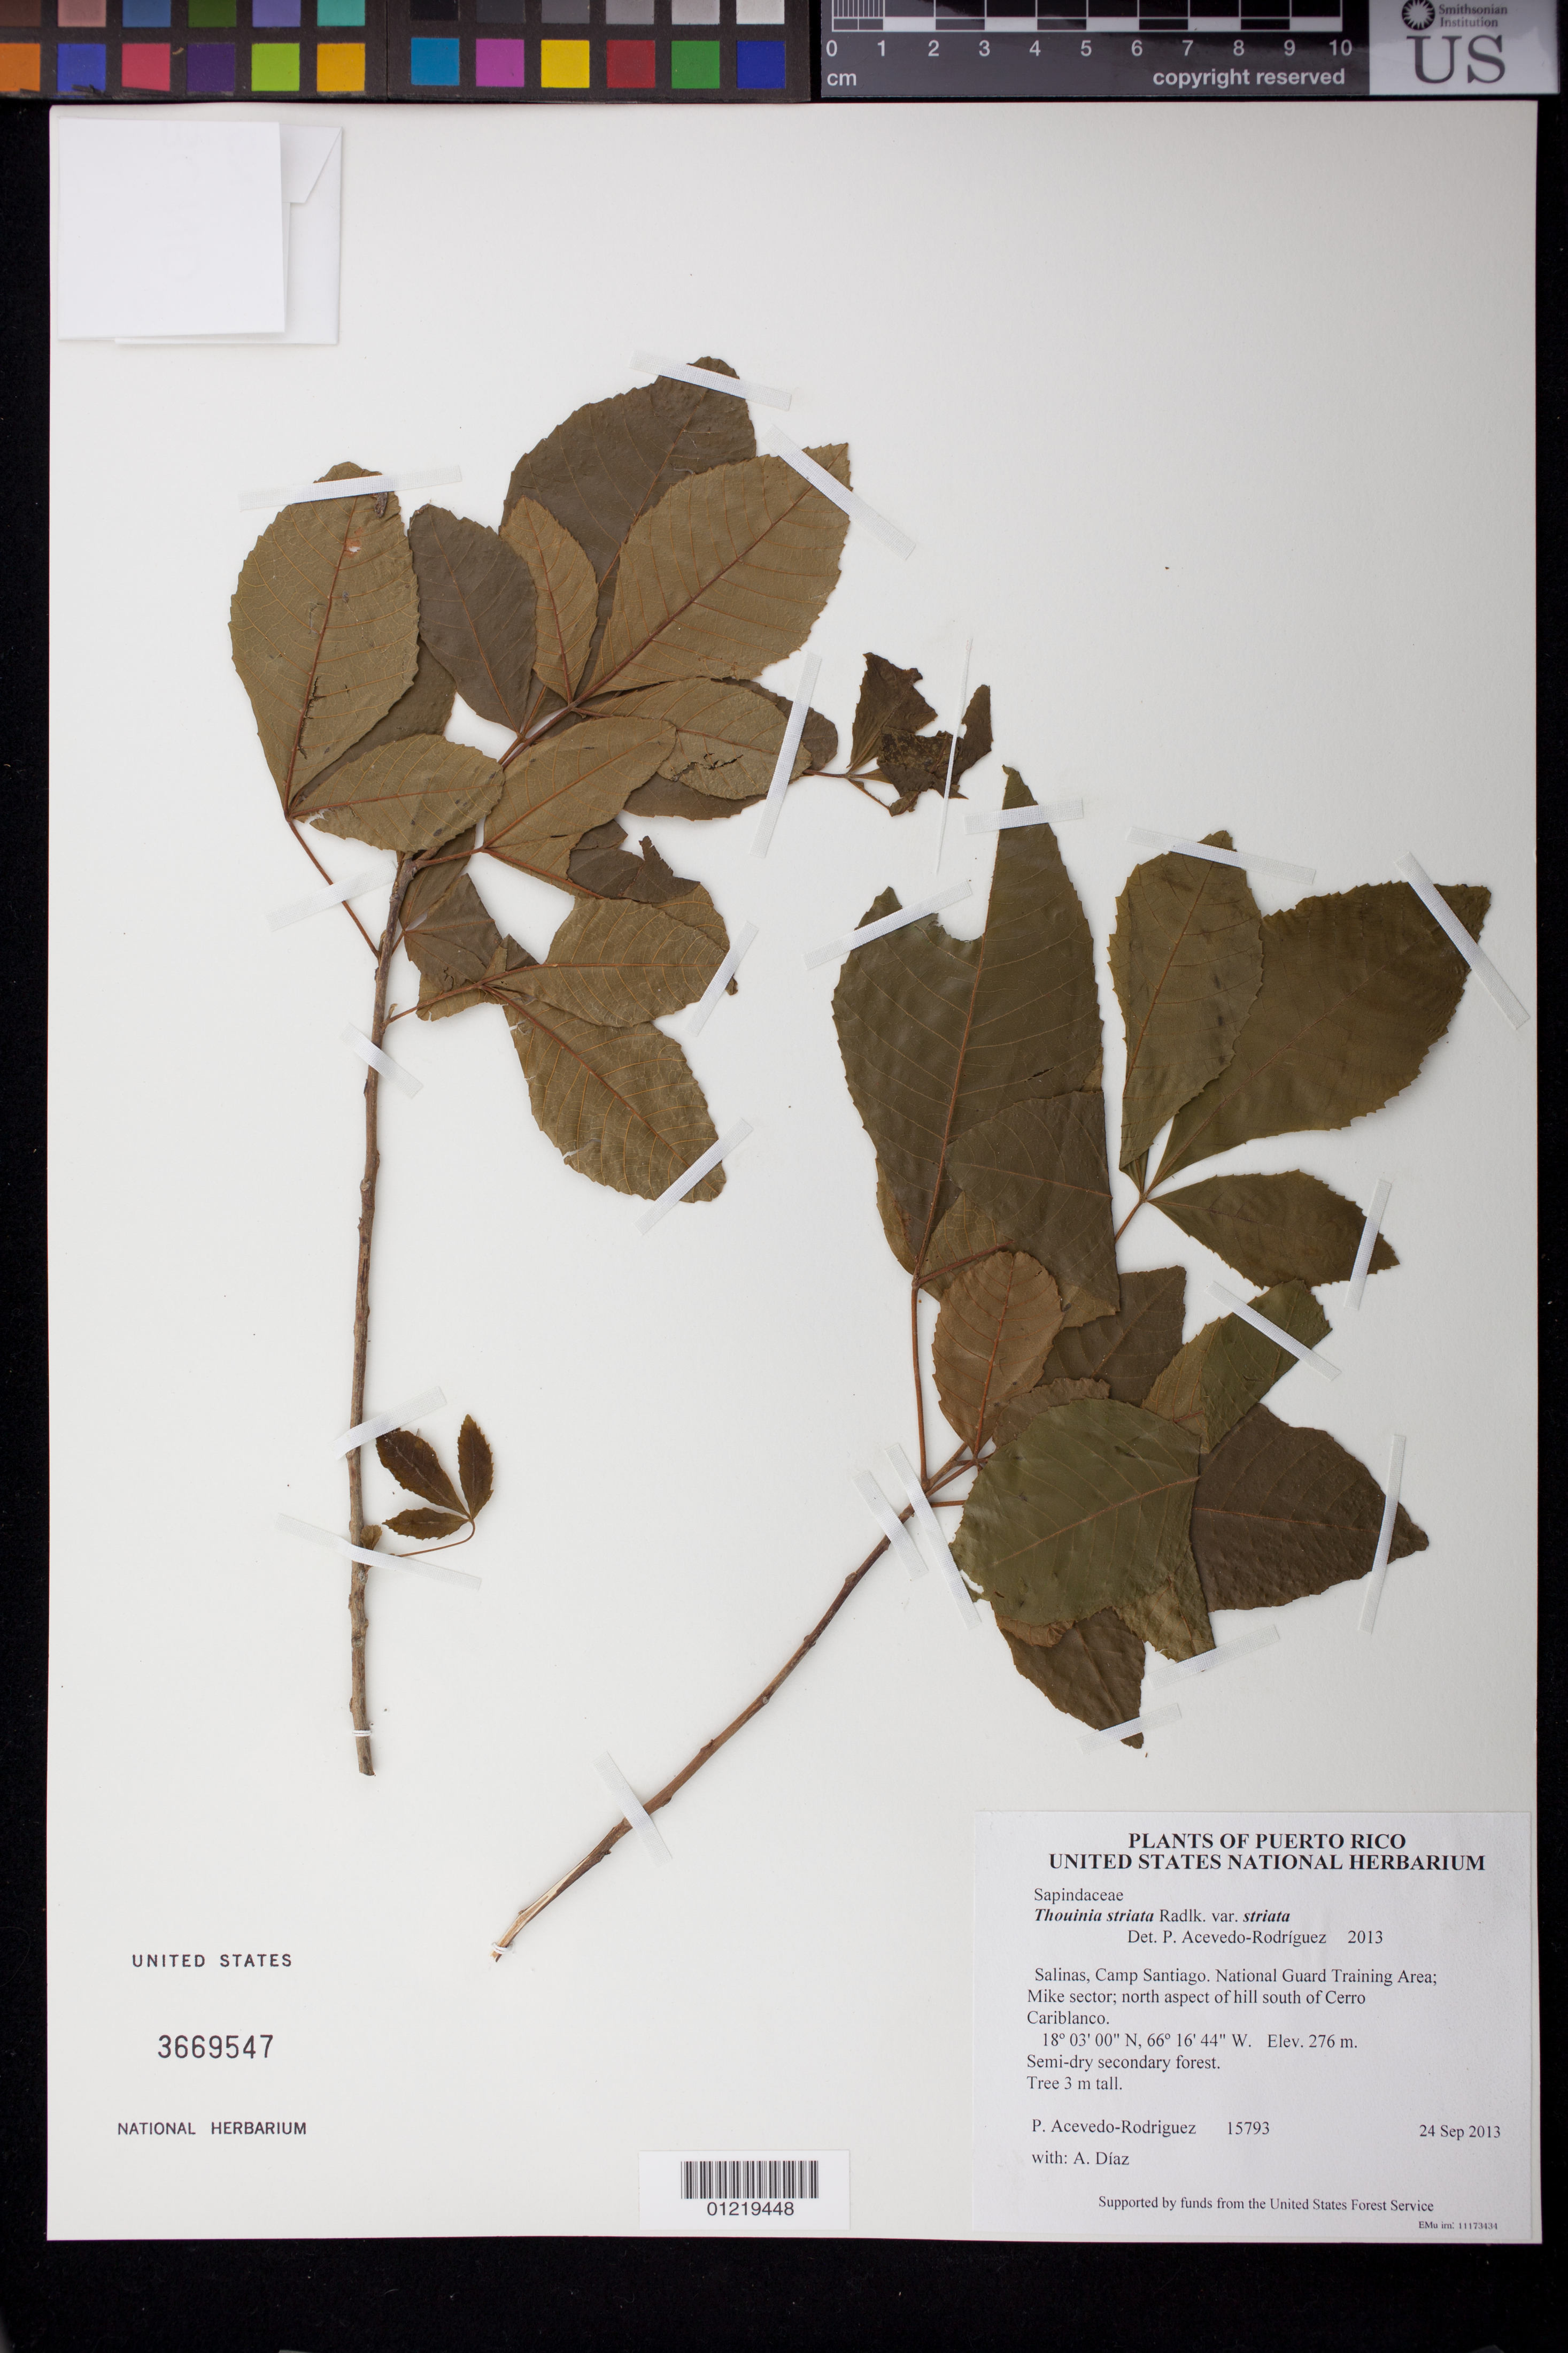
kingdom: Plantae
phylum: Tracheophyta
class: Magnoliopsida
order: Sapindales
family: Sapindaceae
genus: Thouinia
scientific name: Thouinia striata var. striata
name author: Radlk.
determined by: Acevedo-Rodríguez, P., (BOT), Smithsonian Institution - National Museum of Natural History (UNITED STATES)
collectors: P. Acevedo-Rodr. & A. Díaz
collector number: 15793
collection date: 2013-09-24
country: Puerto Rico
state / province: Salinas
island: Puerto Rico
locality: Camp Santiago. National Guard Training Area; Mike sector; north aspect of hill south of Cerro Cariblanco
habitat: Semi-dry secondary forest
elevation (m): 276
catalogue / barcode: US 3669547